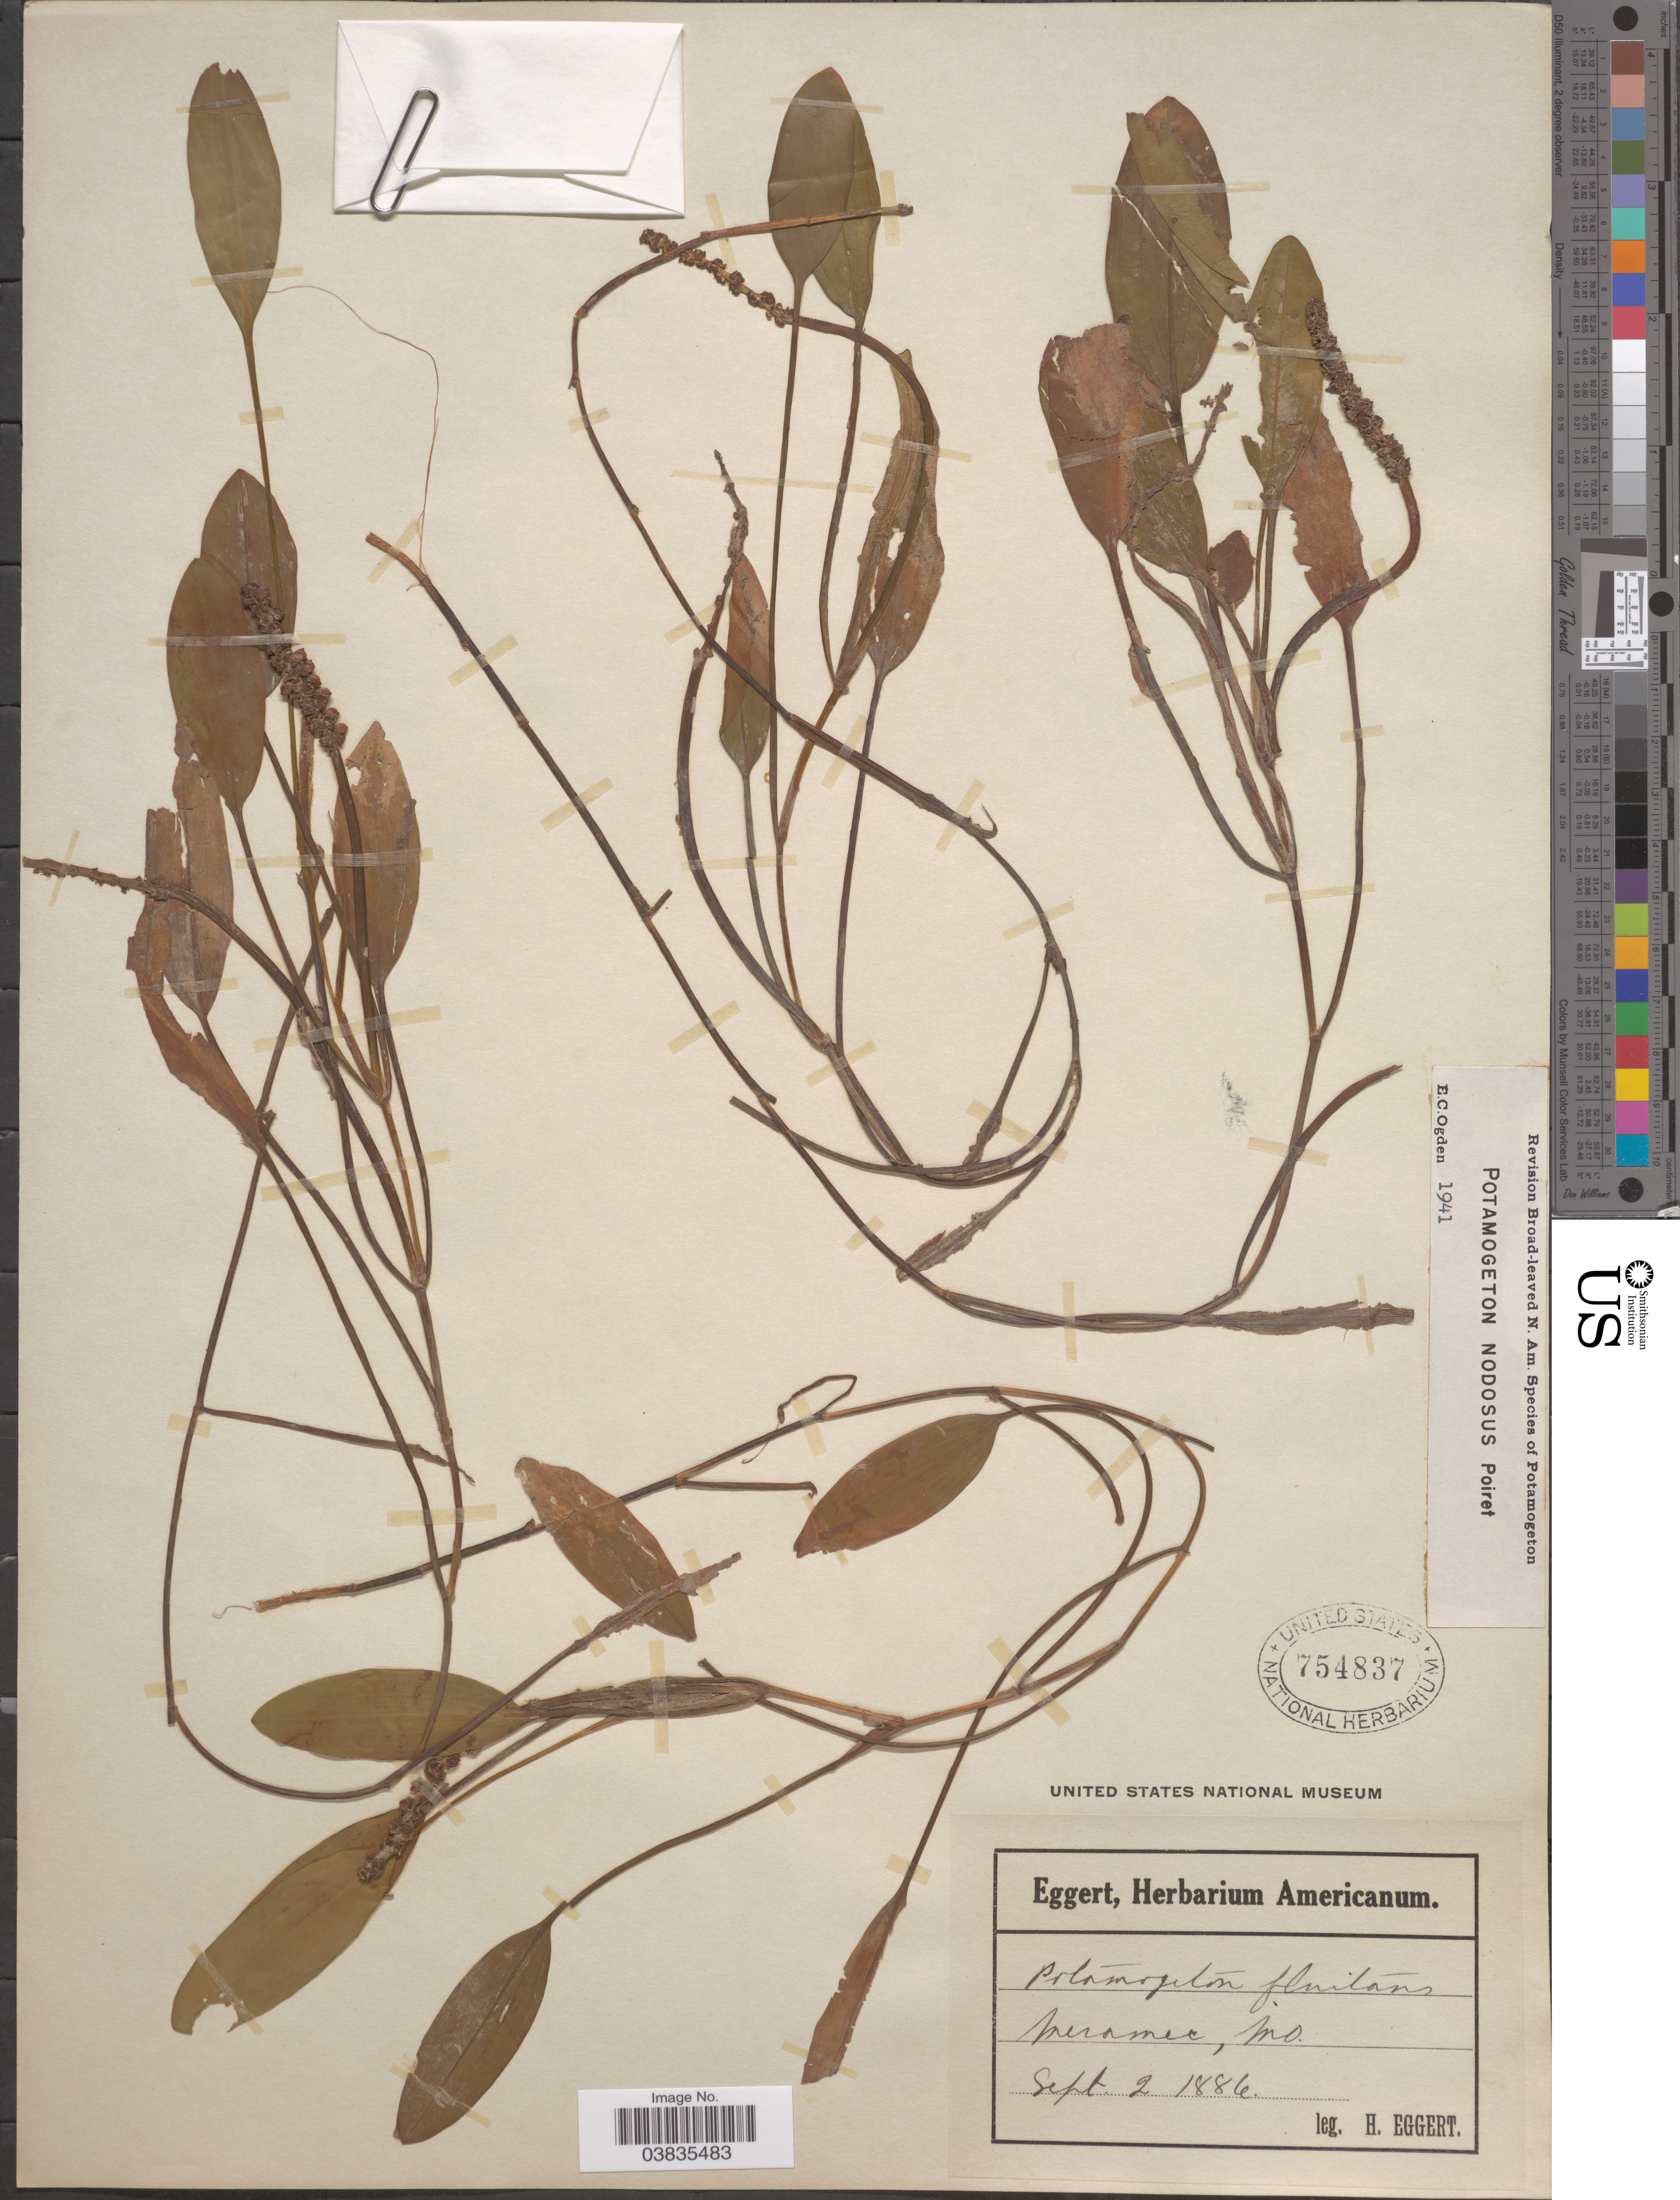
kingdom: Plantae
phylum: Tracheophyta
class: Liliopsida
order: Alismatales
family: Potamogetonaceae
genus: Potamogeton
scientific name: Potamogeton nodosus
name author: Poir.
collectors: Eggert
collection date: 1886-09-02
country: United States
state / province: Missouri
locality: Meramec.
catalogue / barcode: US 754837